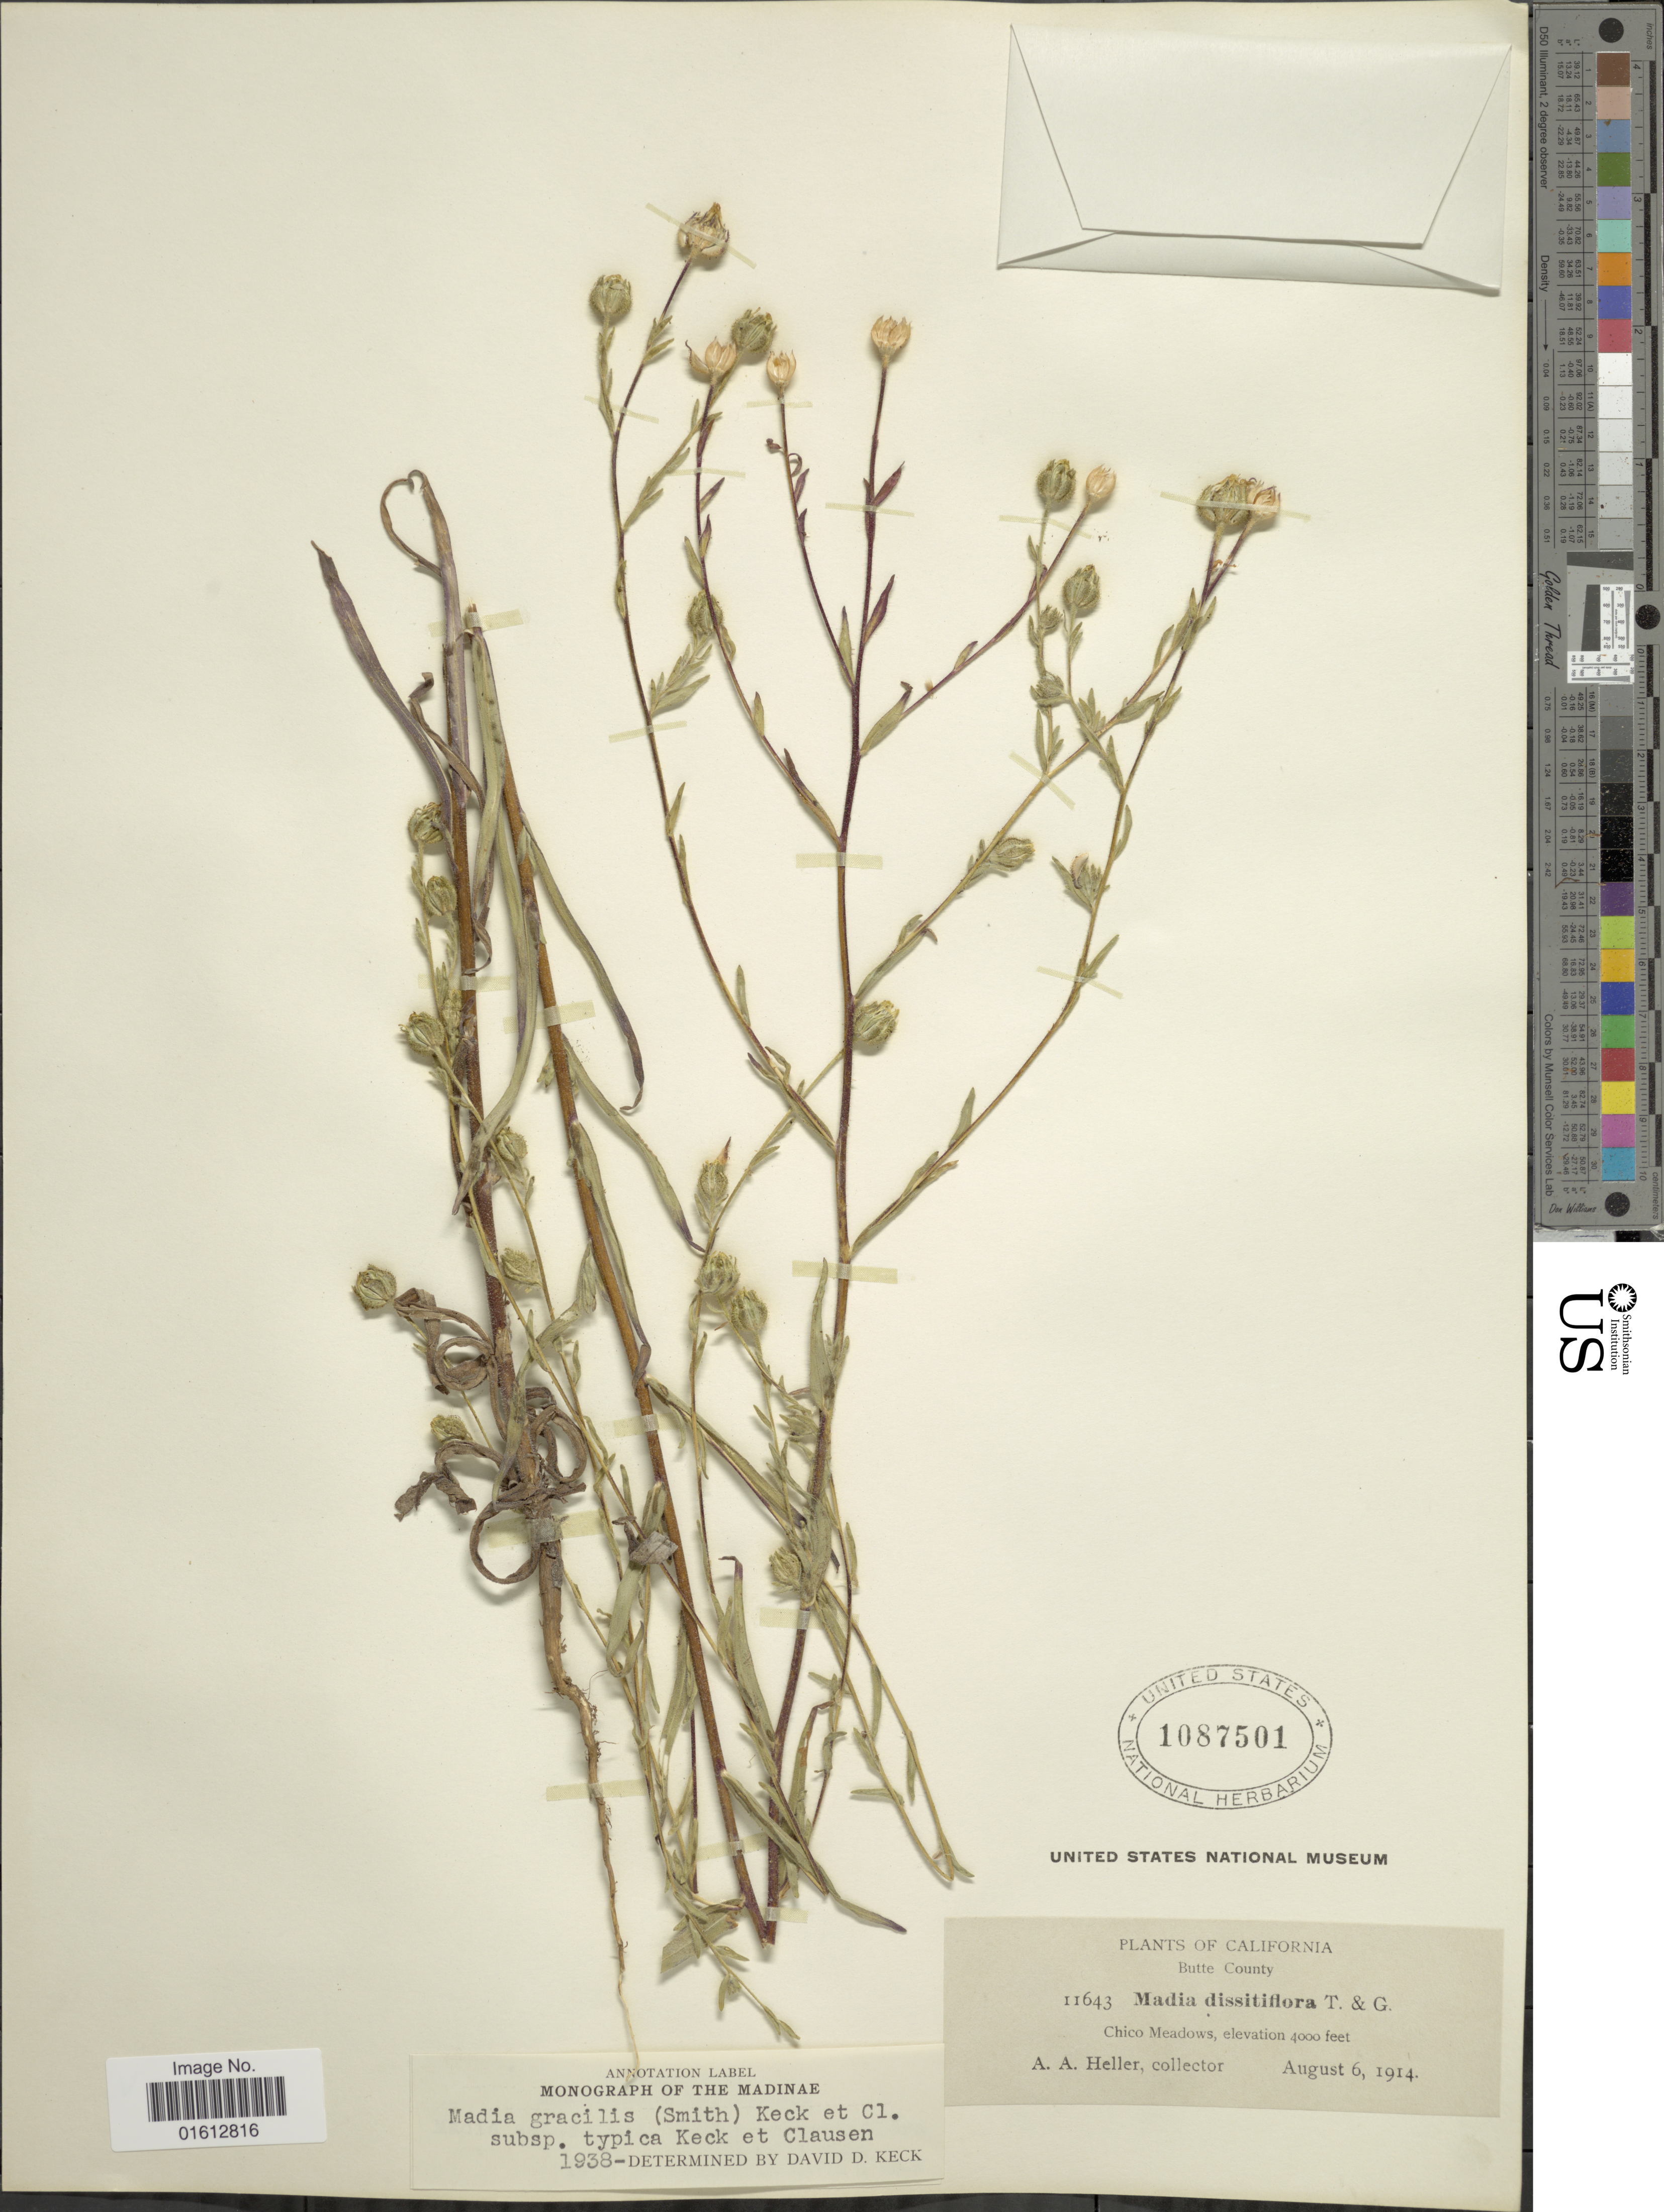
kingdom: Plantae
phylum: Tracheophyta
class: Magnoliopsida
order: Asterales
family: Asteraceae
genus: Madia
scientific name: Madia gracilis subsp. gracilis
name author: (Sm.) D.D. Keck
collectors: A. A. Heller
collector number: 11643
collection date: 1914-08-06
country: United States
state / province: California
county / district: Butte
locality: California, Butte County, Chico Meadows.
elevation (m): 1219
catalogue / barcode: US 1087501